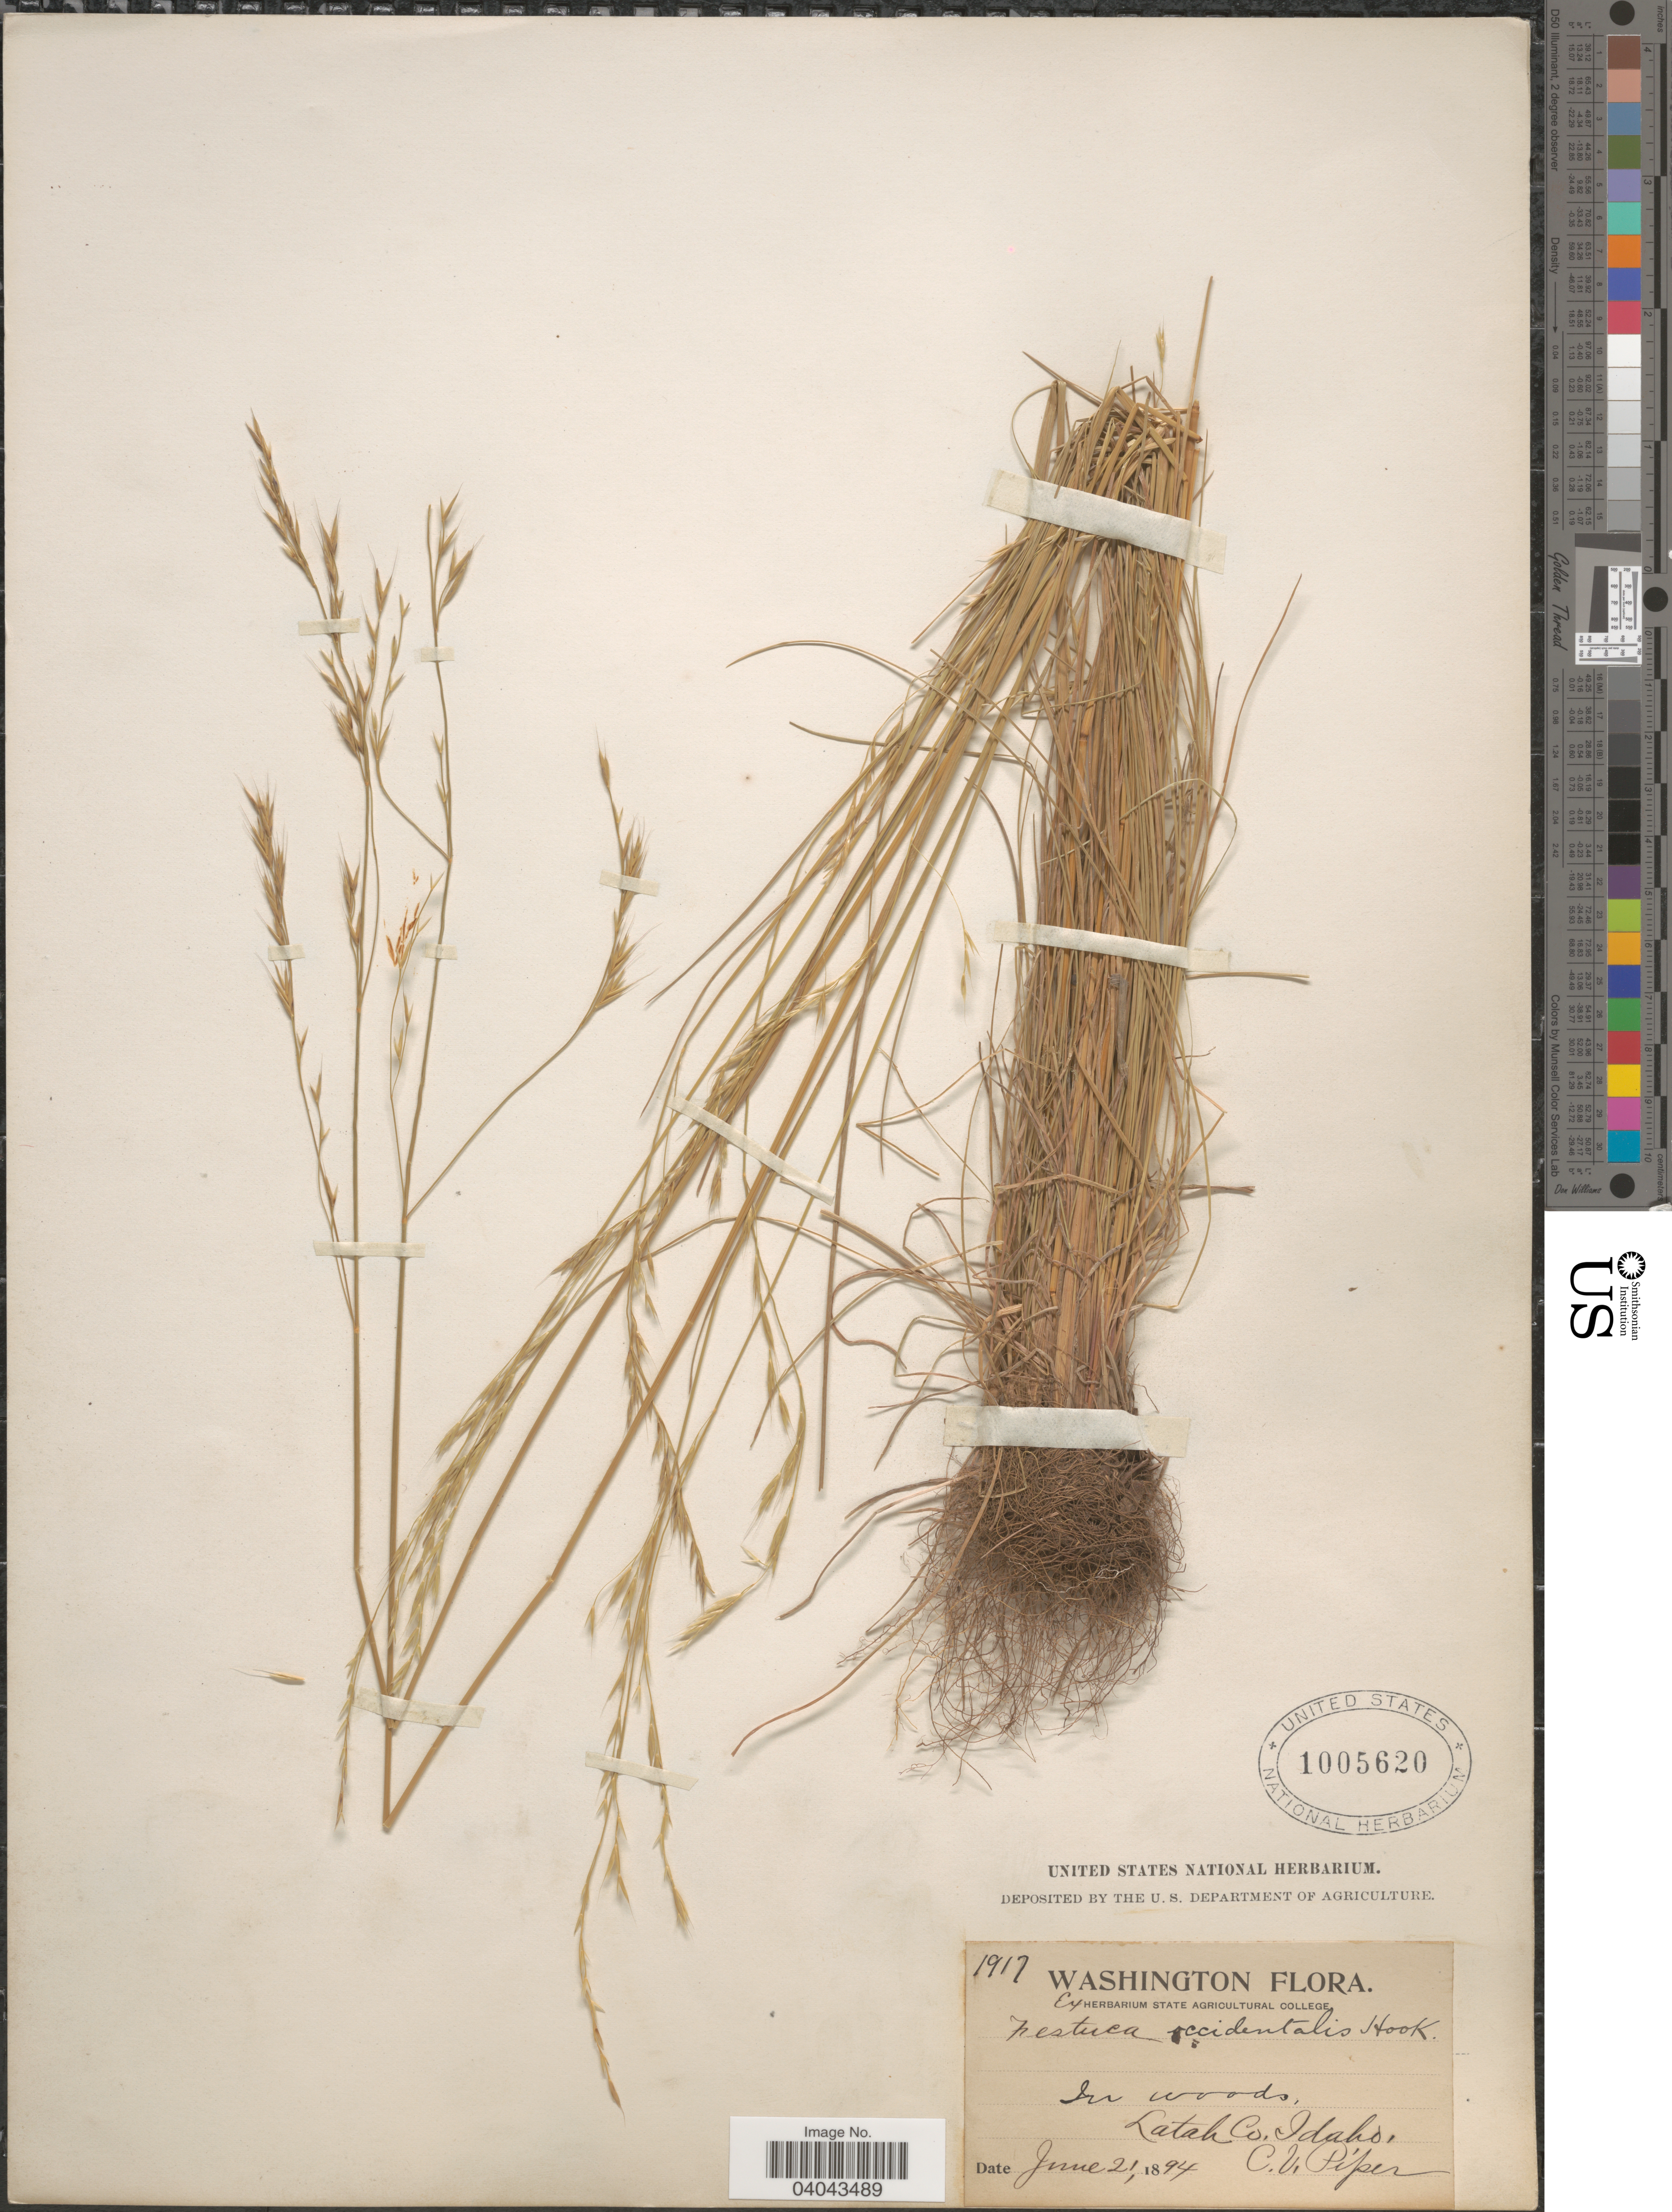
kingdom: Plantae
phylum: Tracheophyta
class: Liliopsida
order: Poales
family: Poaceae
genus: Festuca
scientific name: Festuca occidentalis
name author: Hook.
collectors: C. V. Piper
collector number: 1917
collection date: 1894-06-21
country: United States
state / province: Idaho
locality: In woods, Latah Co.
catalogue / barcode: US 1005620